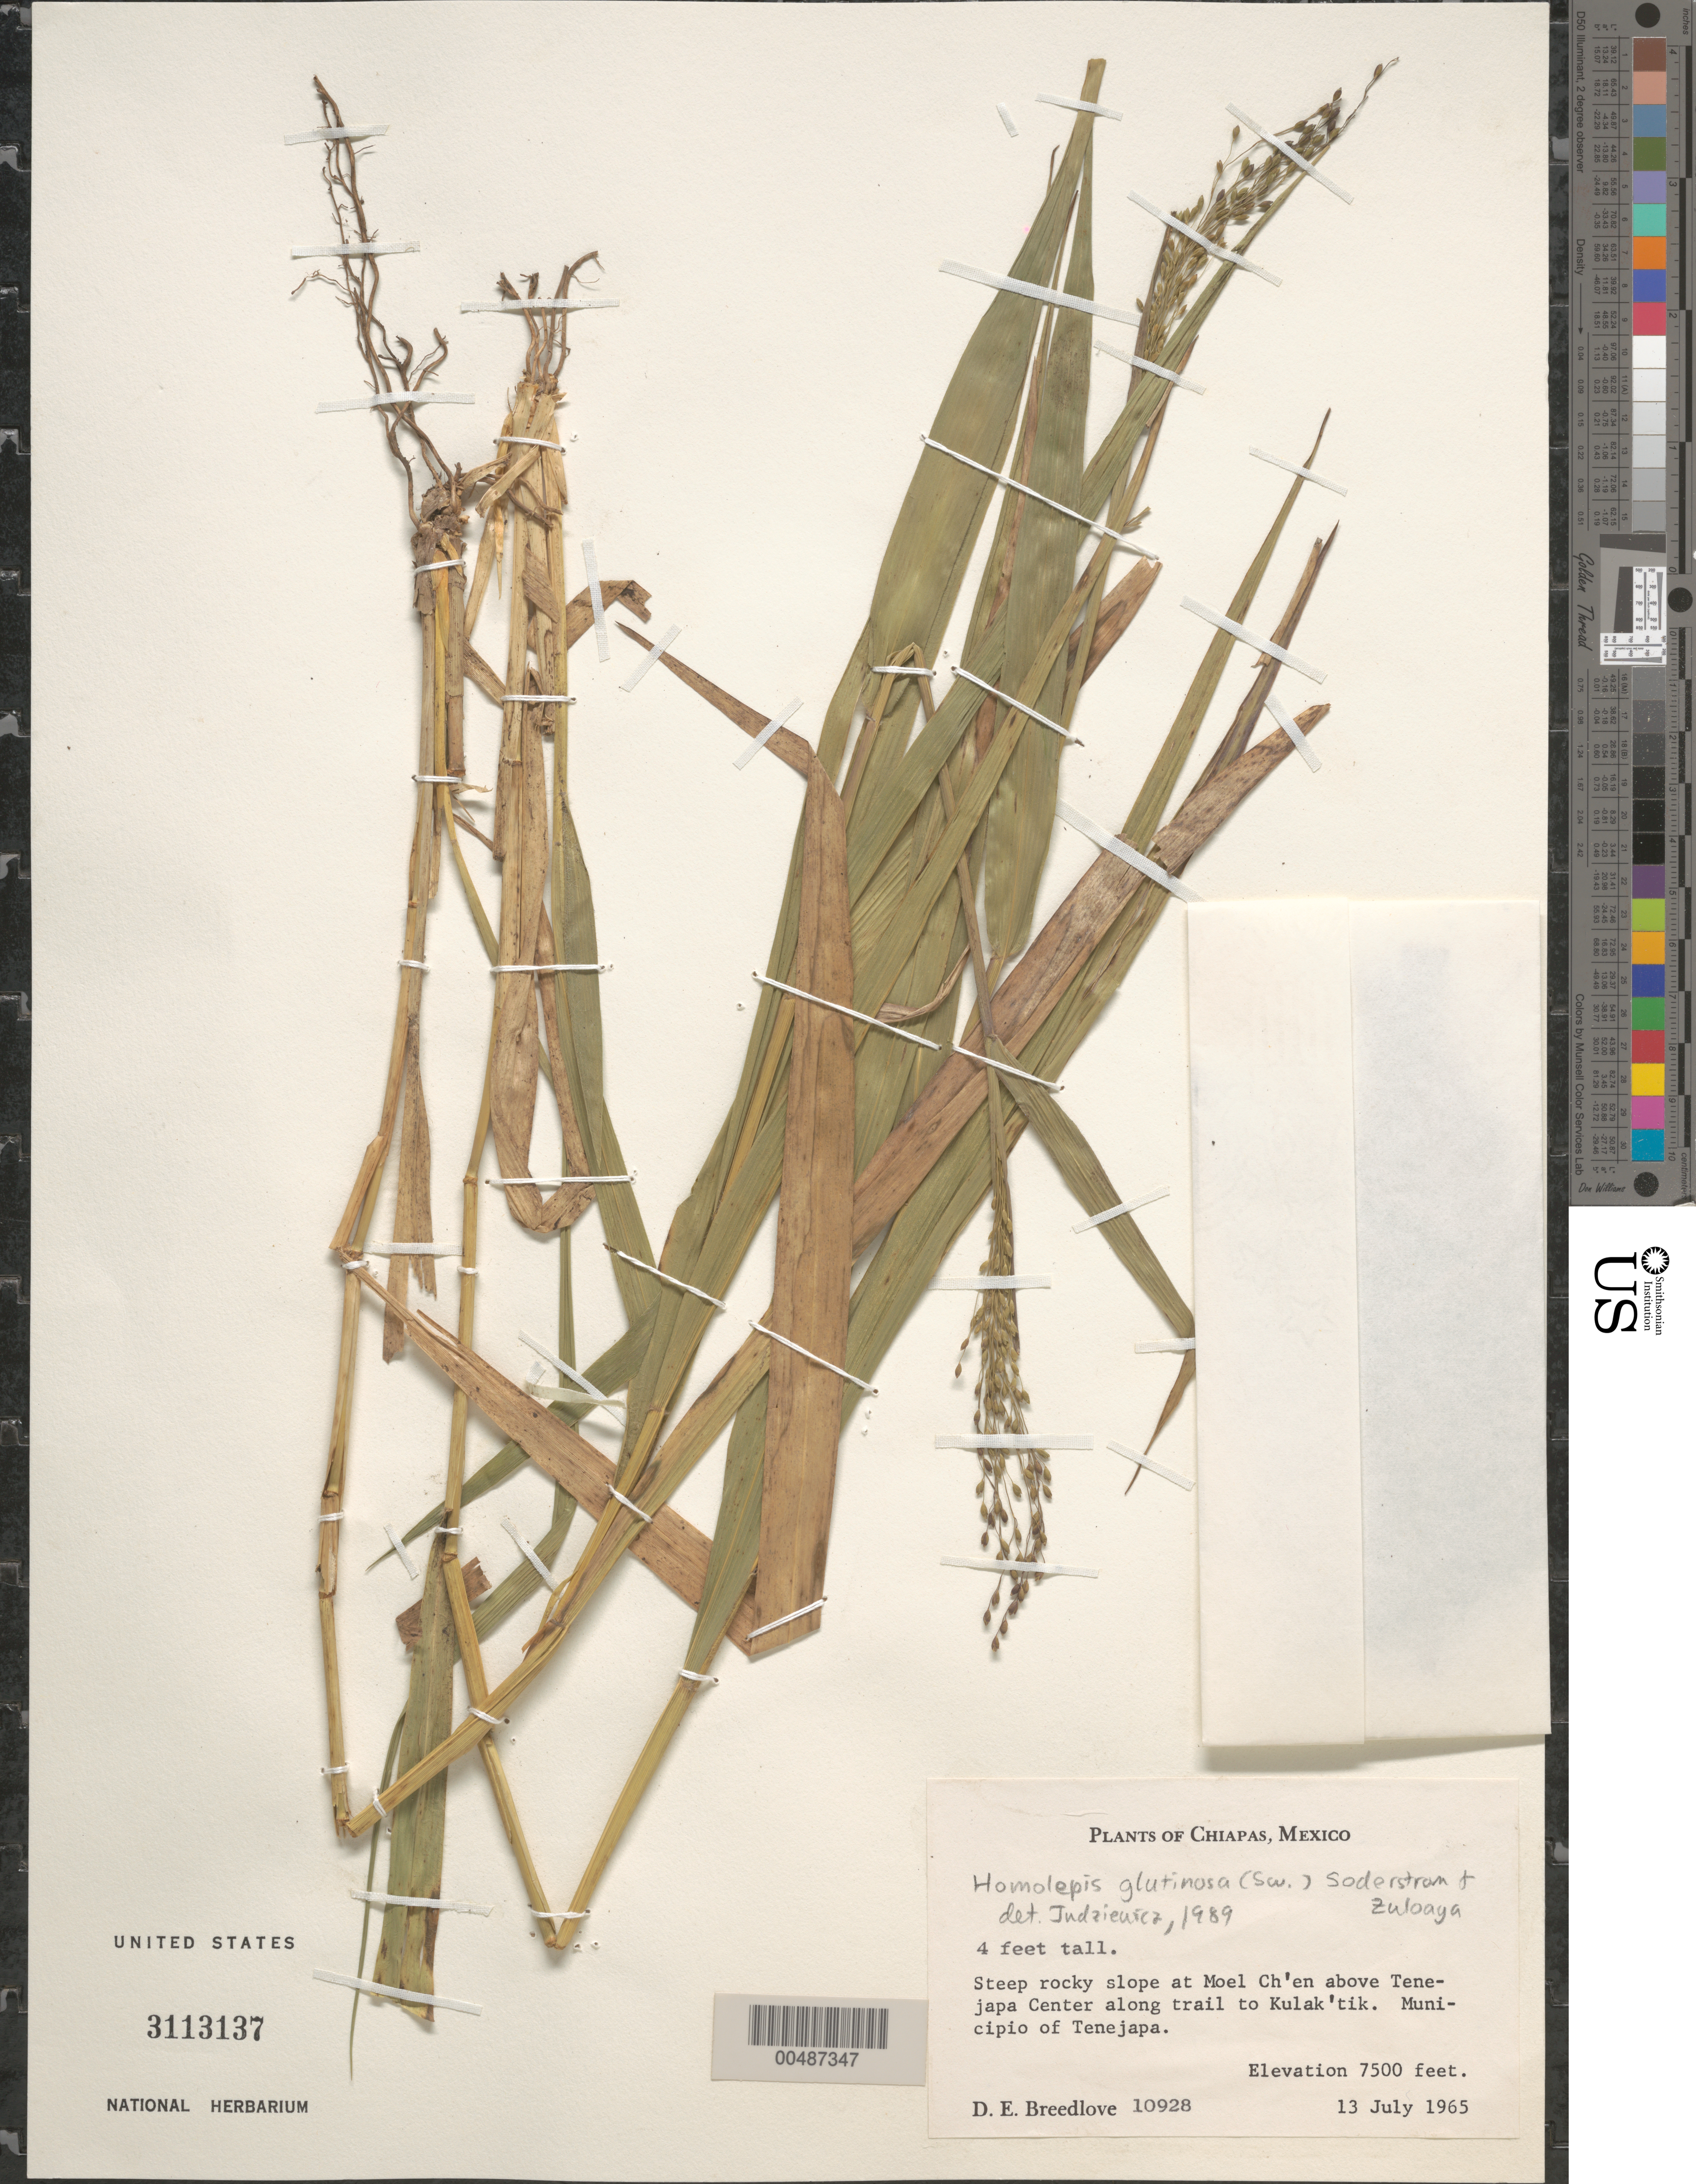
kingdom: Plantae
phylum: Tracheophyta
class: Liliopsida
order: Poales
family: Poaceae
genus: Homolepis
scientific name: Homolepis glutinosa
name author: (Sw.) Zuloaga & Soderstr.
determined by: Judziewicz, E. J.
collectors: D. E. Breedlove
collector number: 10928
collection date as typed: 13 Jul 1965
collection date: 1965-07-13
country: Mexico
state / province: Chiapas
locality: At Moel Ch'en above Tenejapa Center along trail to Kulak'tik, Municipio of Tenejapa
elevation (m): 2286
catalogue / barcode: US 3113137